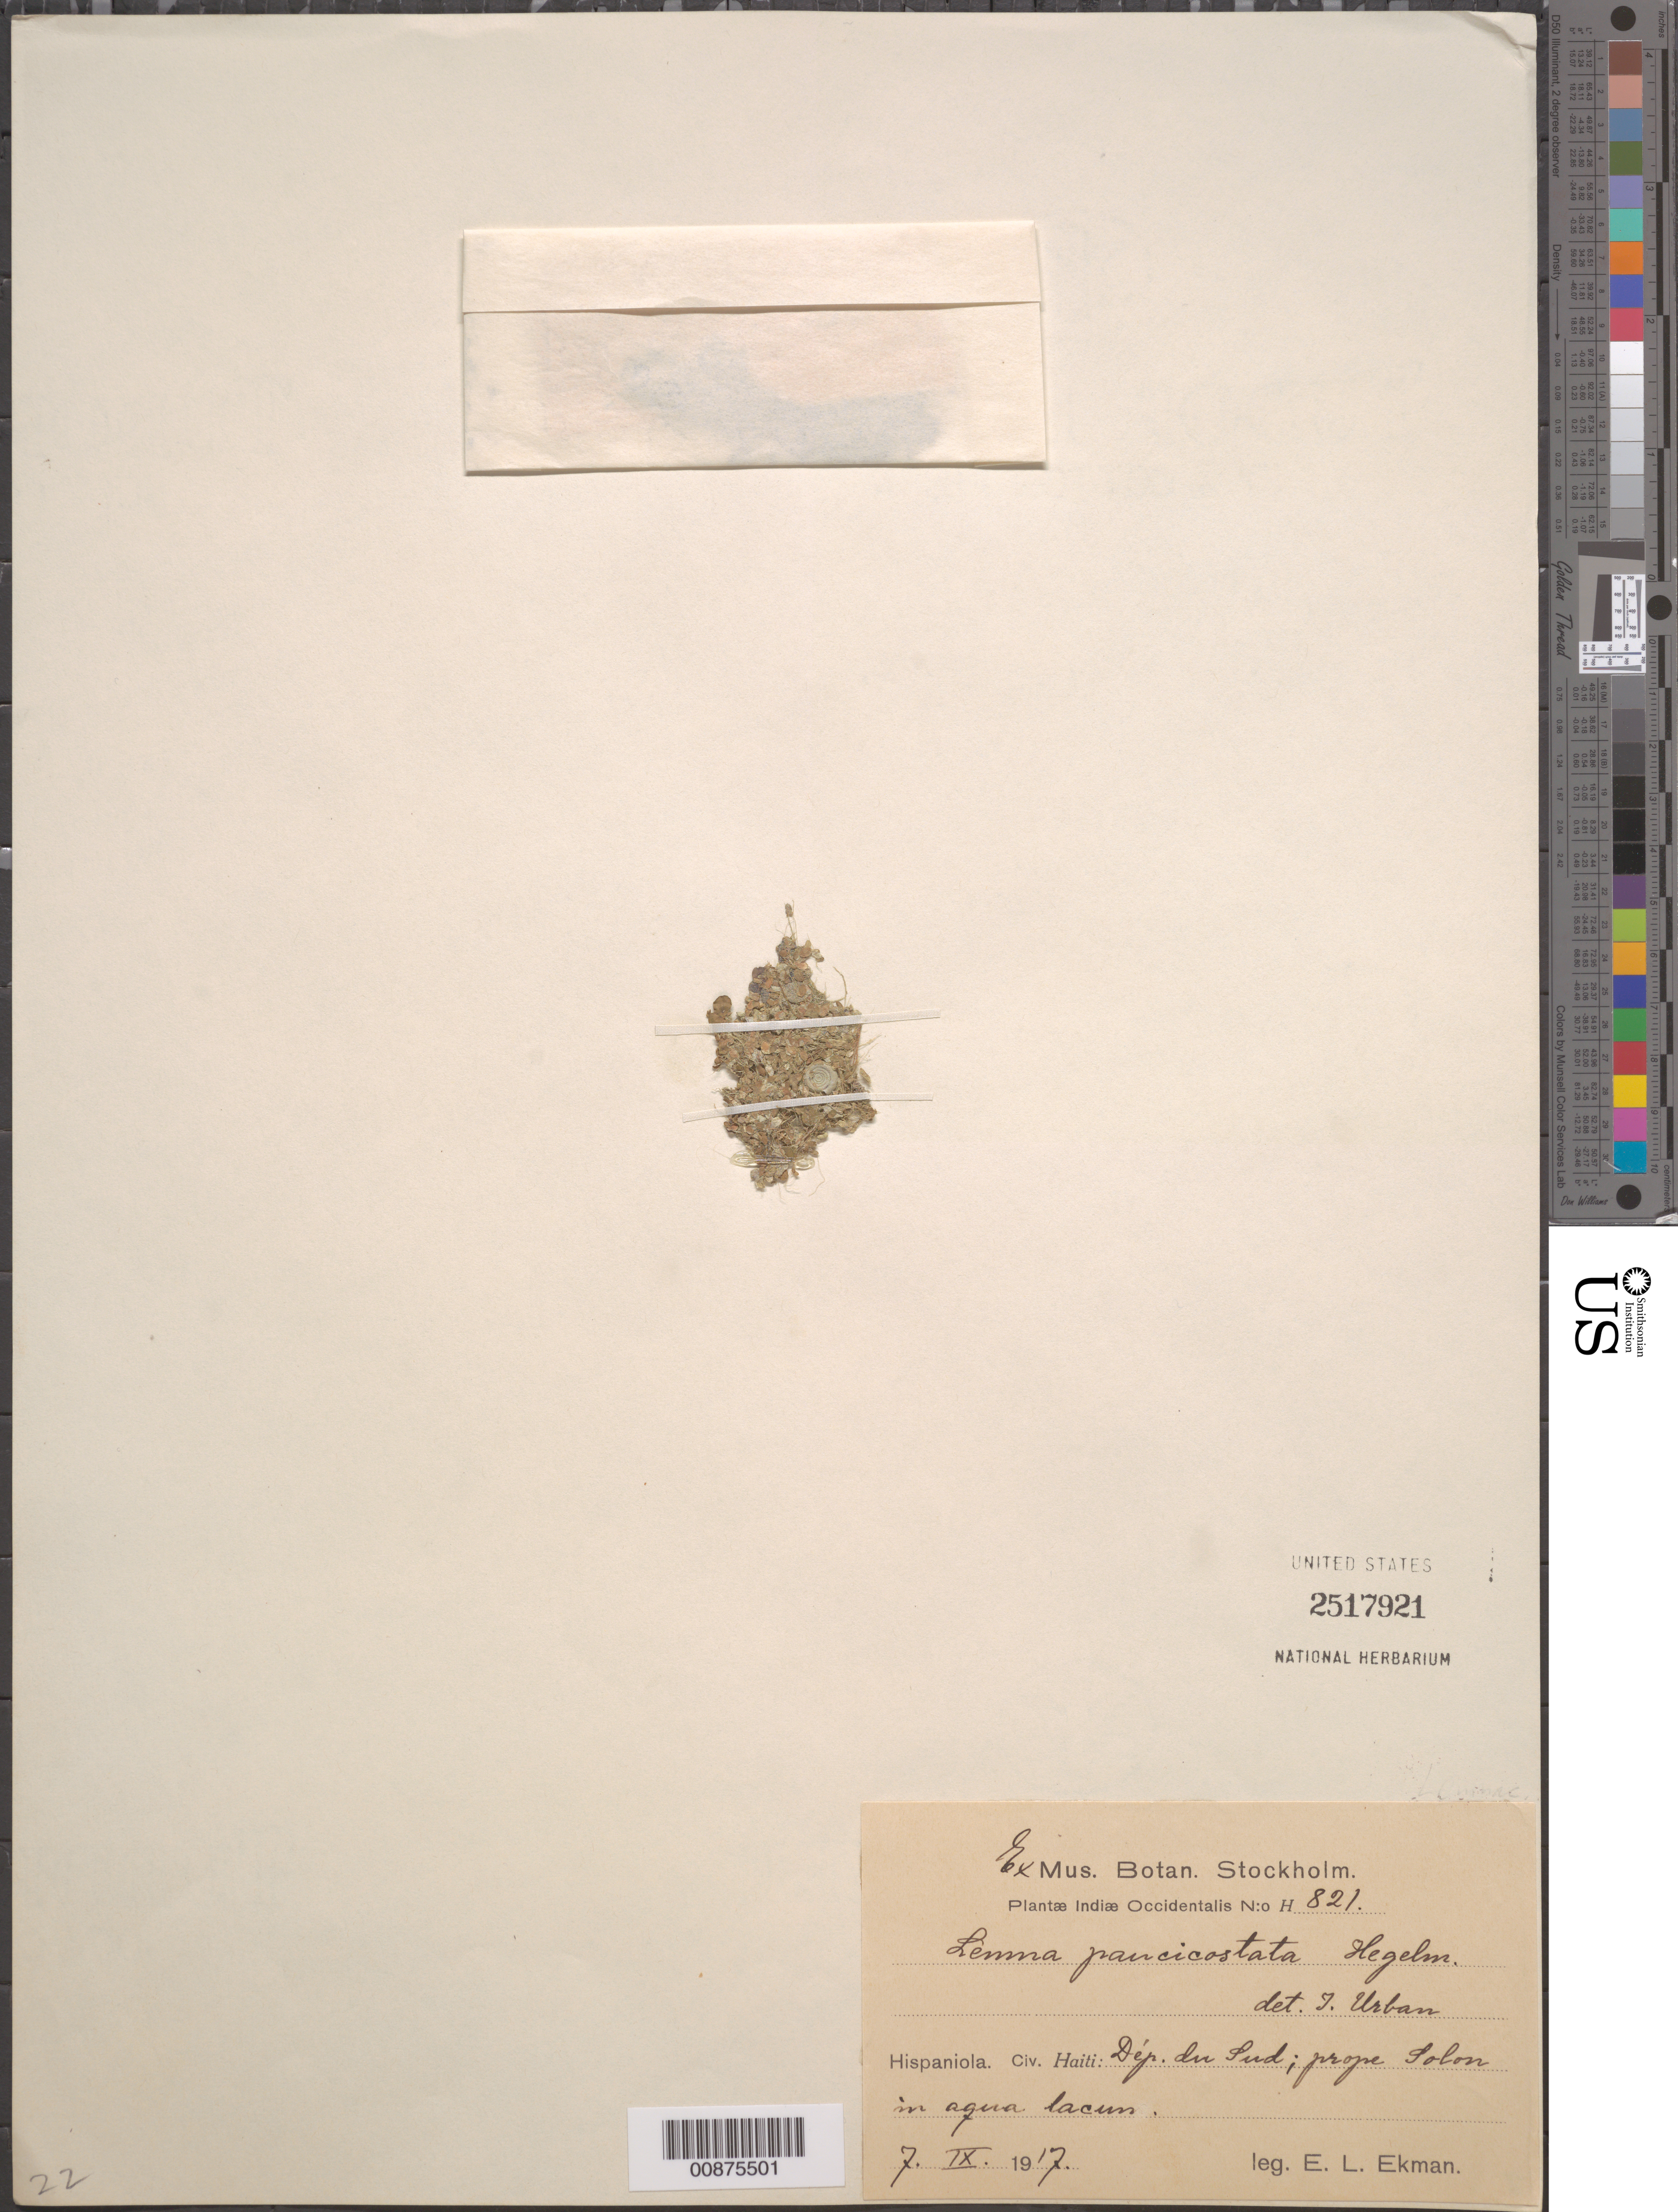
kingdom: Plantae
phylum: Tracheophyta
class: Liliopsida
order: Alismatales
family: Araceae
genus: Lemna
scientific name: Lemna aequinoctialis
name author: Welw.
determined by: Urban, Ignatz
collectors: E. L. Ekman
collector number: H 821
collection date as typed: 07 Sep 1917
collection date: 1917-09-07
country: Haiti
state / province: Sud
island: Hispaniola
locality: Solon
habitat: In aqua lacum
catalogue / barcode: US 2517921